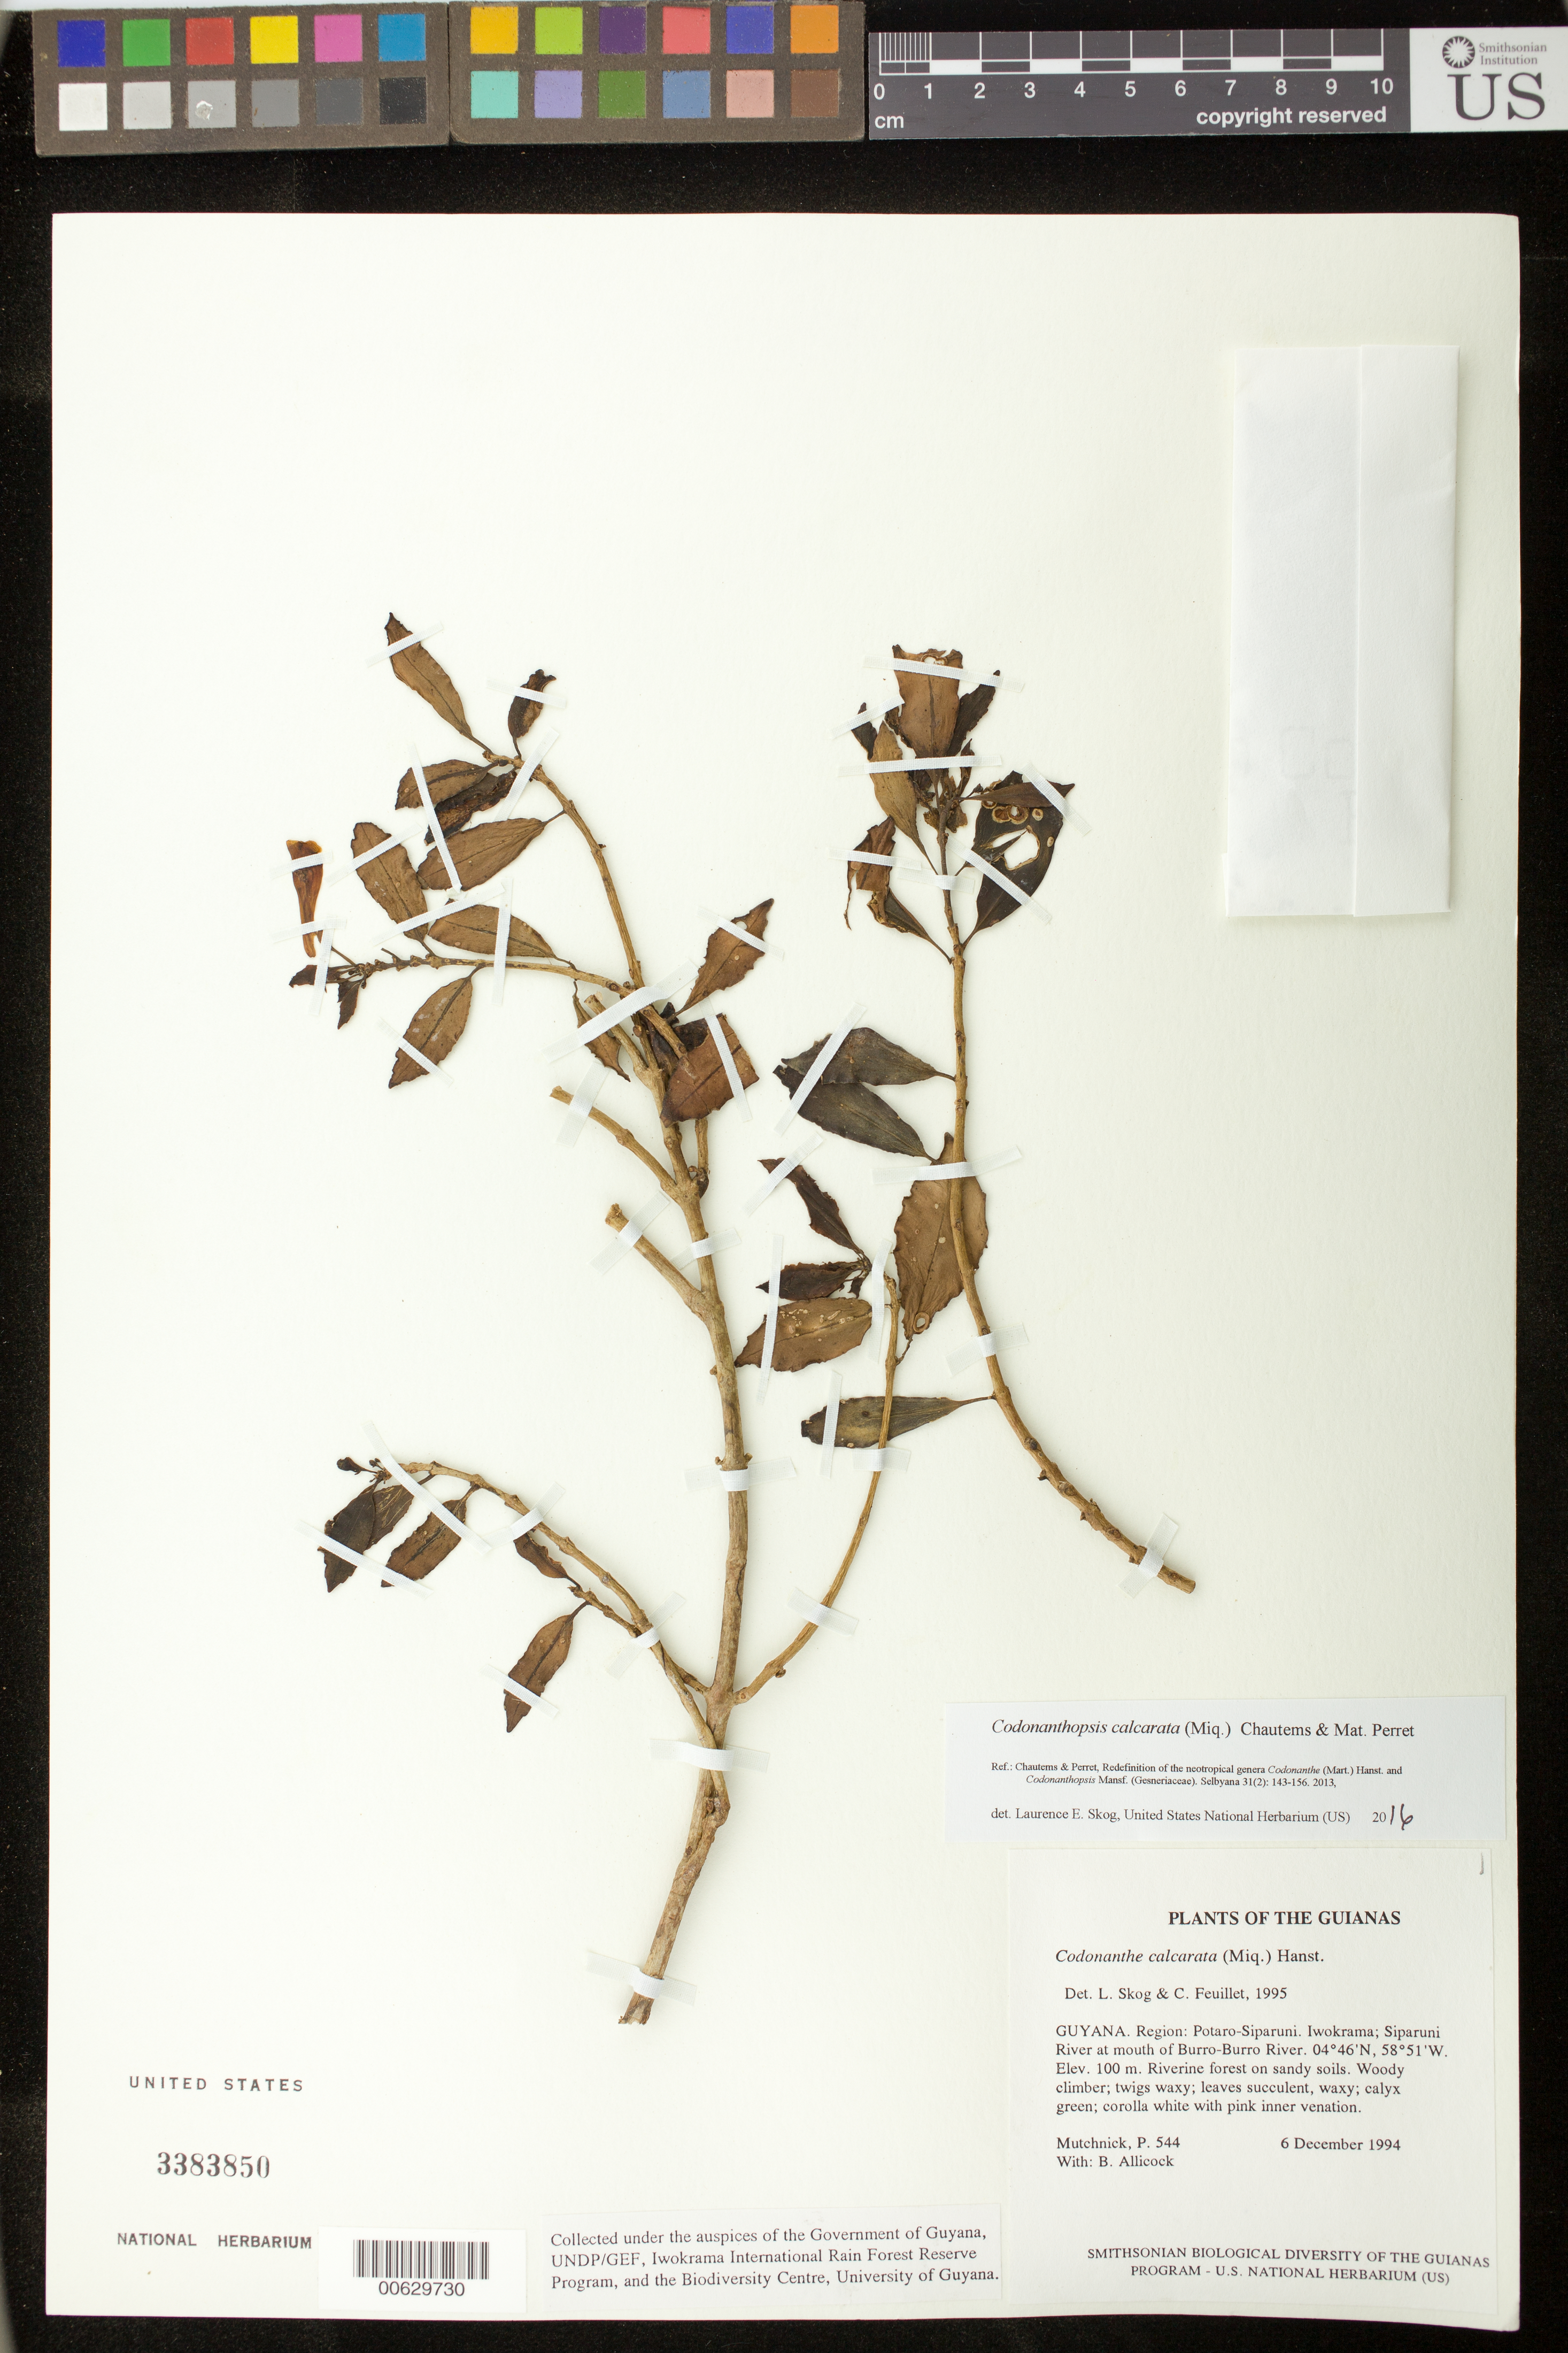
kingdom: Plantae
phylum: Tracheophyta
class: Magnoliopsida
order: Lamiales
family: Gesneriaceae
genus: Codonanthopsis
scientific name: Codonanthopsis calcarata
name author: (Miq.) Chautems & Mat.Perret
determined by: Skog, Laurence E.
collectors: P. Mutchnick & B. Allicock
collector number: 544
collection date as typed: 06 Dec 1994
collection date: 1994-12-06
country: Guyana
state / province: Potaro-Siparuni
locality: [Mazaruni-Potaro] Iwokrama; Siparuni River at mouth of Burro-Burro River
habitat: Riverine forest on sandy soils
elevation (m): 100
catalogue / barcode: US 3383850